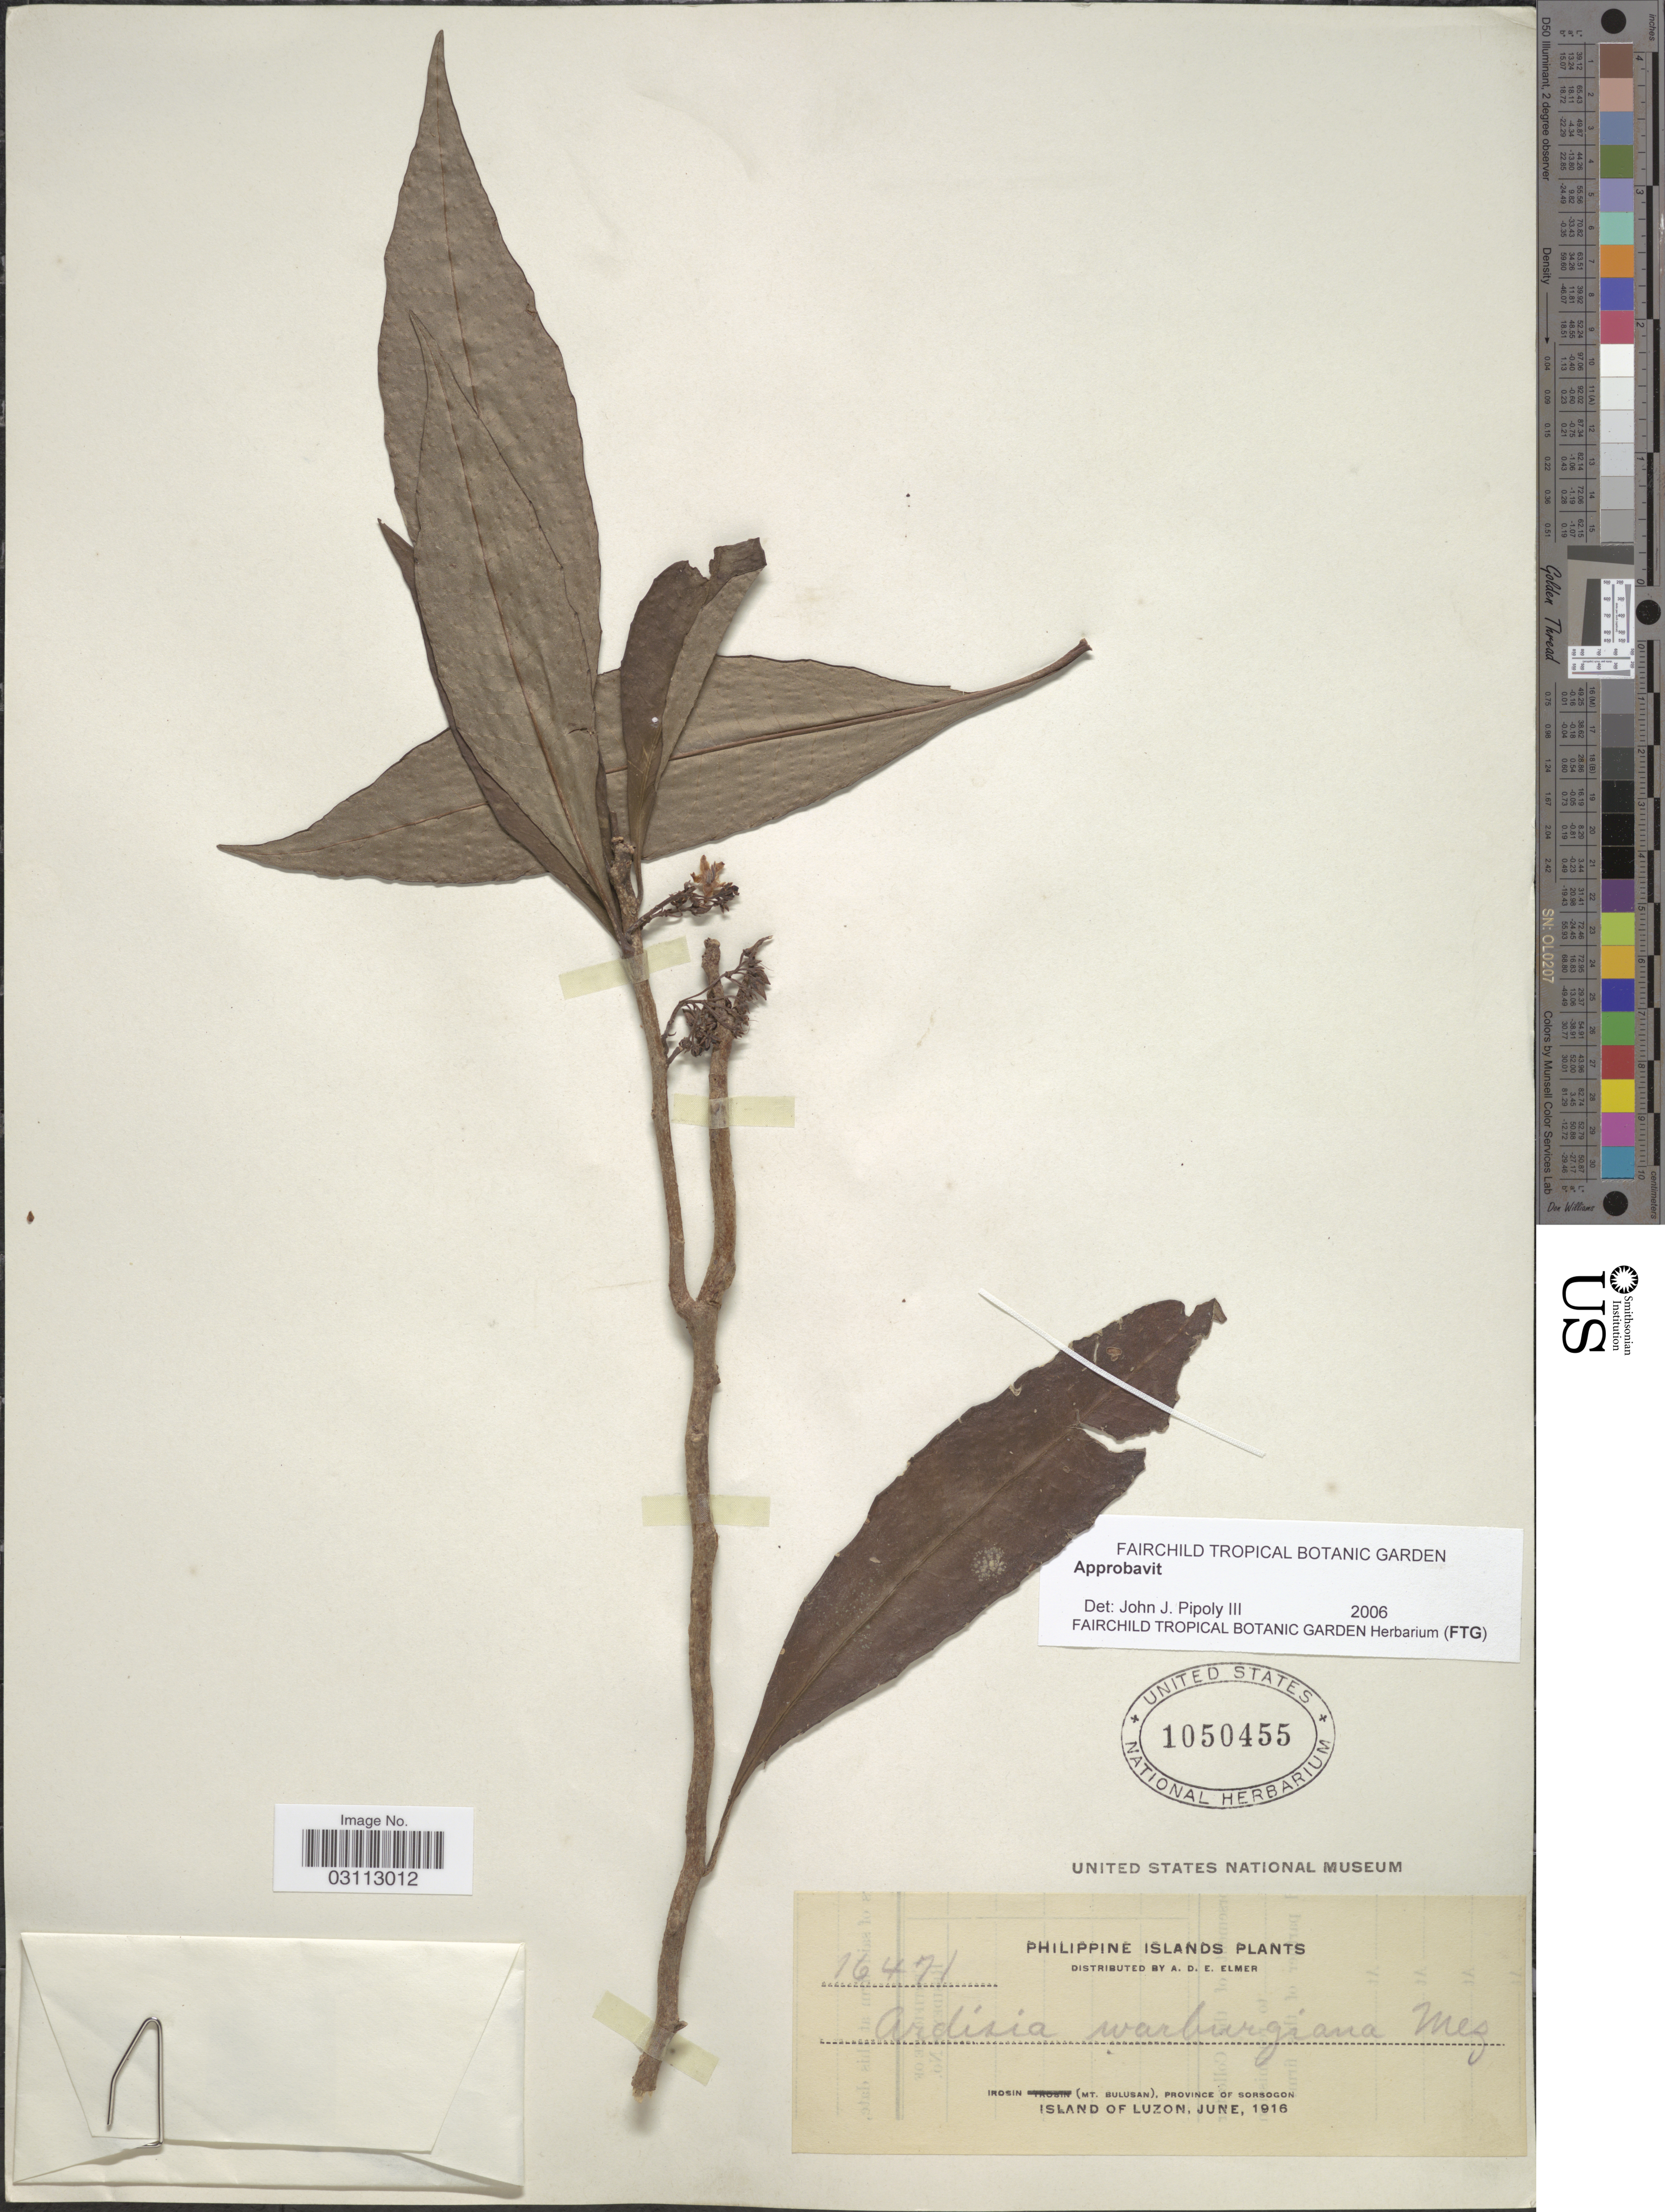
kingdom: Plantae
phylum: Tracheophyta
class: Magnoliopsida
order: Ericales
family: Primulaceae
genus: Ardisia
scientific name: Ardisia warburgiana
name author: Mez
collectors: A. D. E. Elmer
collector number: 16471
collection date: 1916-06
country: Philippines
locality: Irosin (Mt. Bulusan), Province of Sorsogon. Island of Luzon.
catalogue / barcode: US 1050455